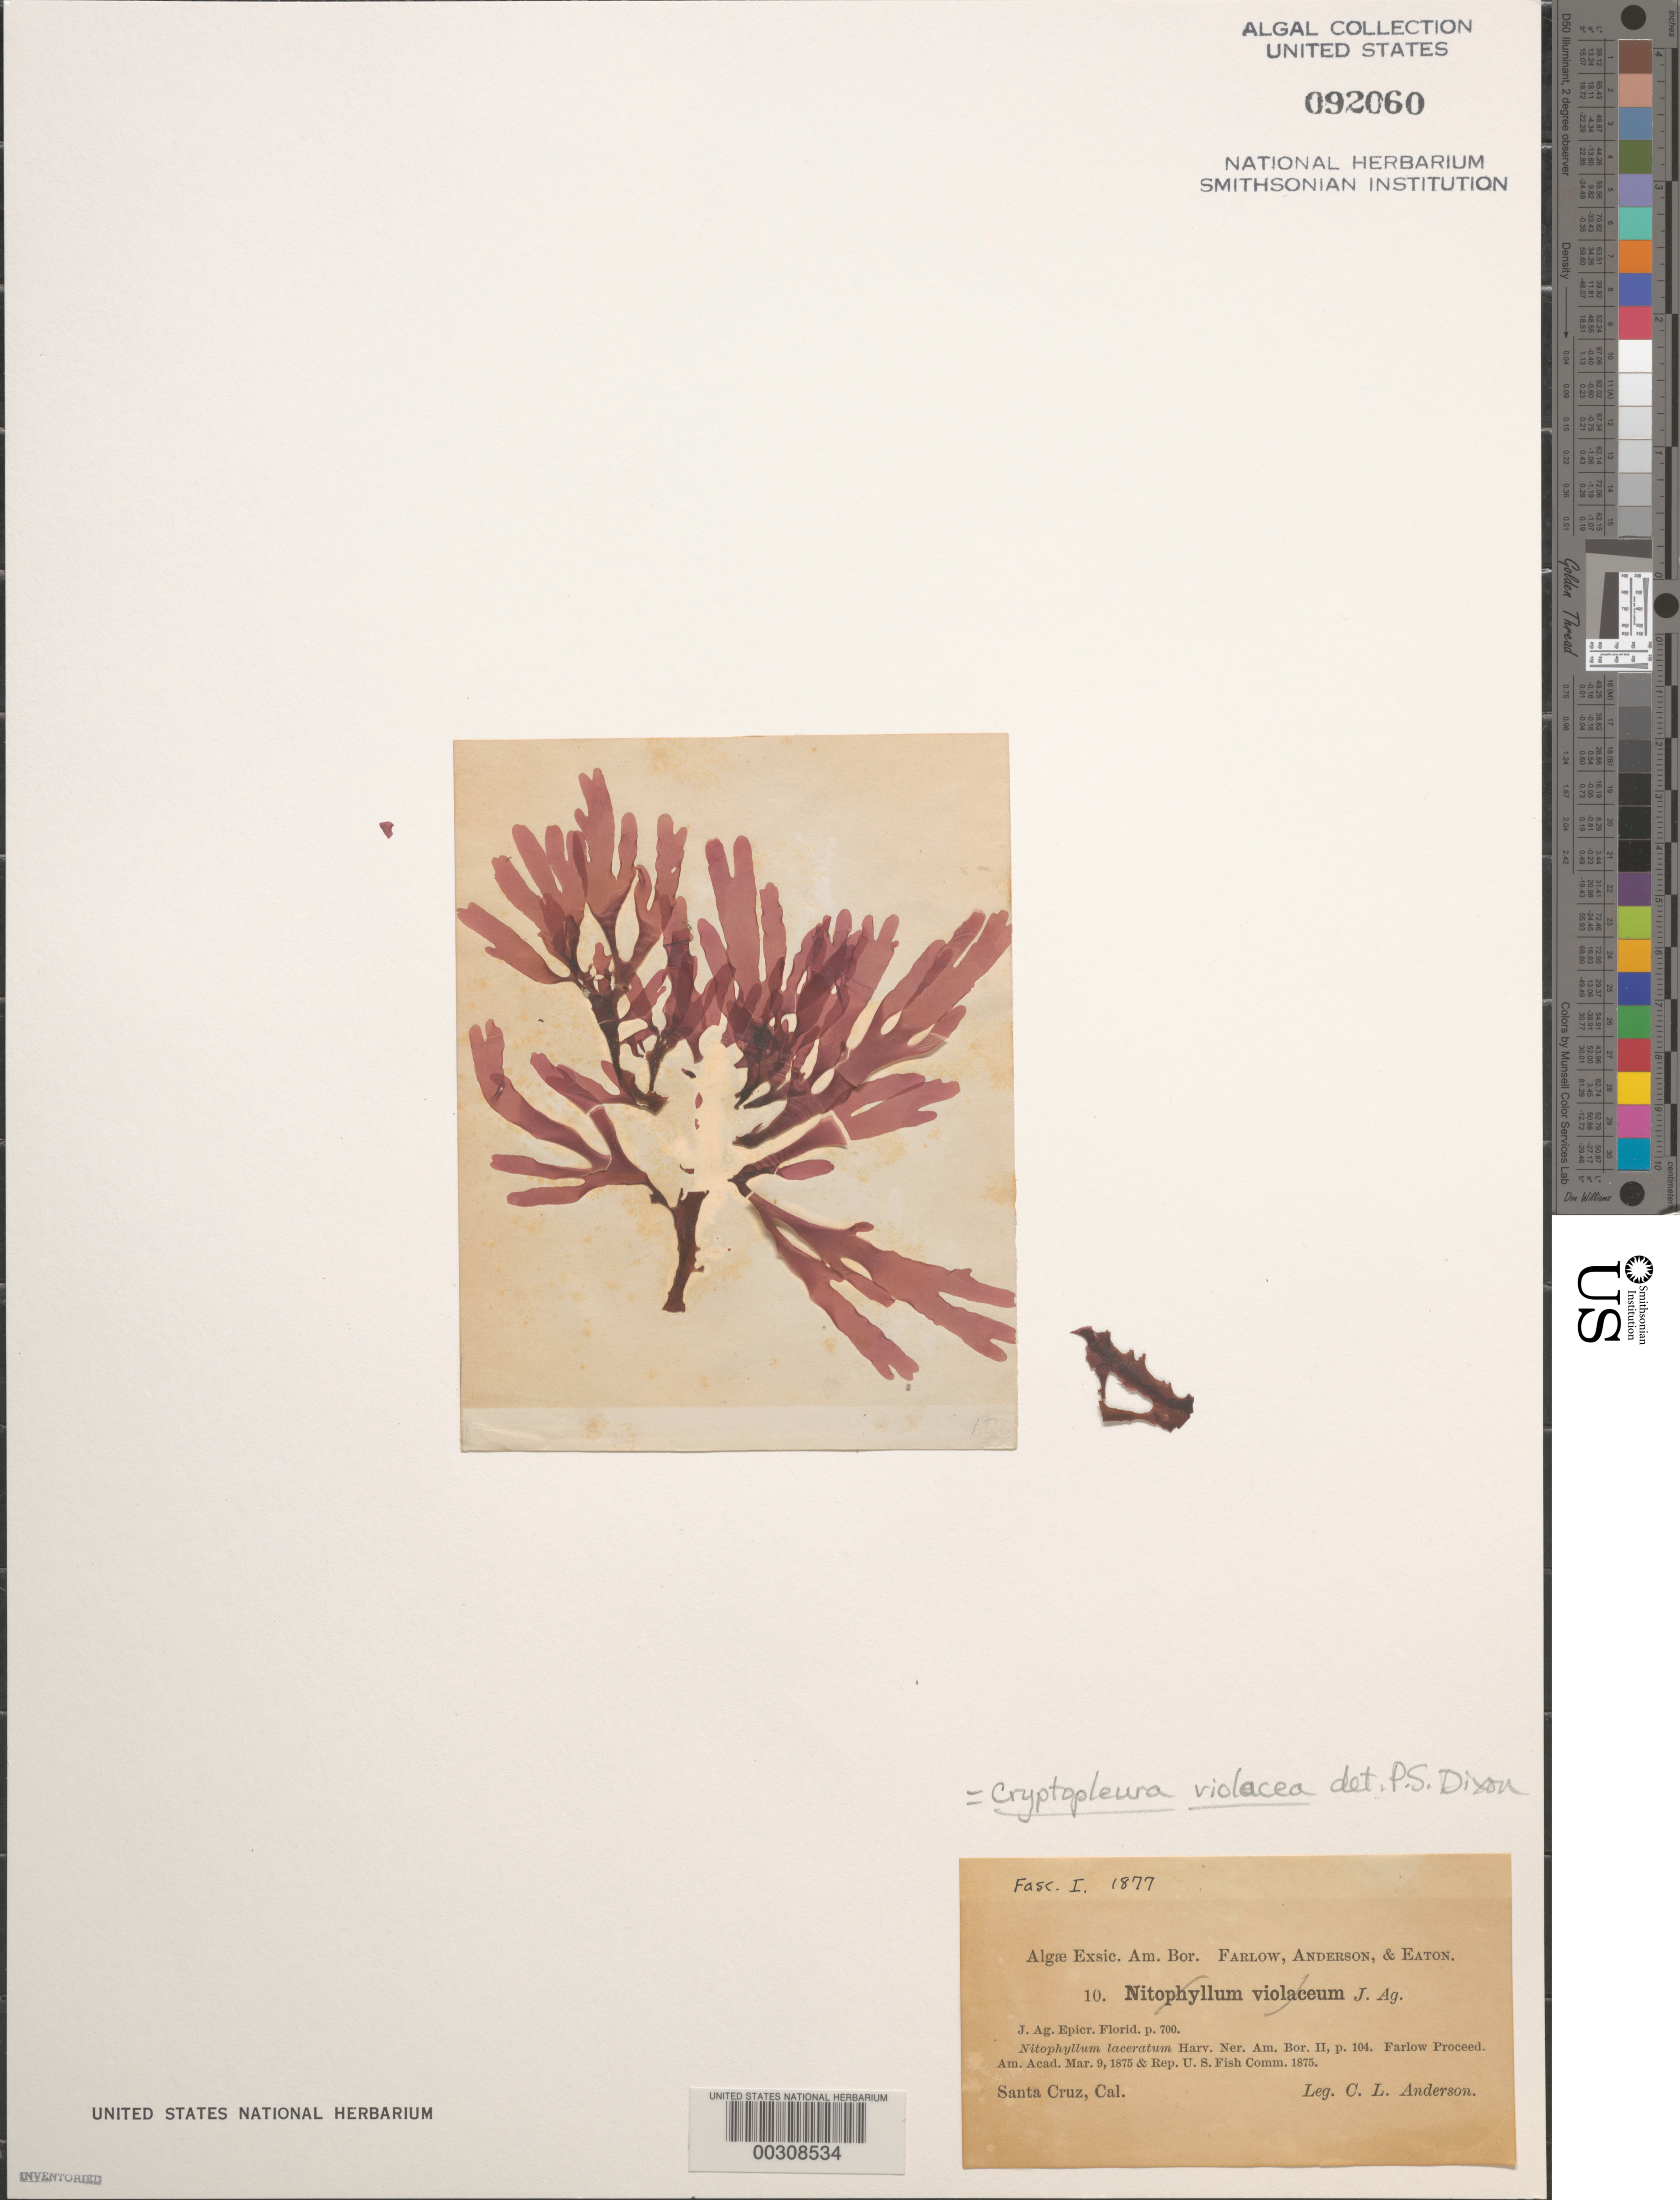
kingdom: Plantae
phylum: Rhodophyta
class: Florideophyceae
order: Ceramiales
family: Delesseriaceae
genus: Cryptopleura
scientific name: Cryptopleura violacea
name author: (J. Ag.) Kylin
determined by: Dixon, P. S.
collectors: C. L. Anderson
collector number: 10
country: United States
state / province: California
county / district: Santa Cruz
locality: Santa Cruz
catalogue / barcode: US 92060